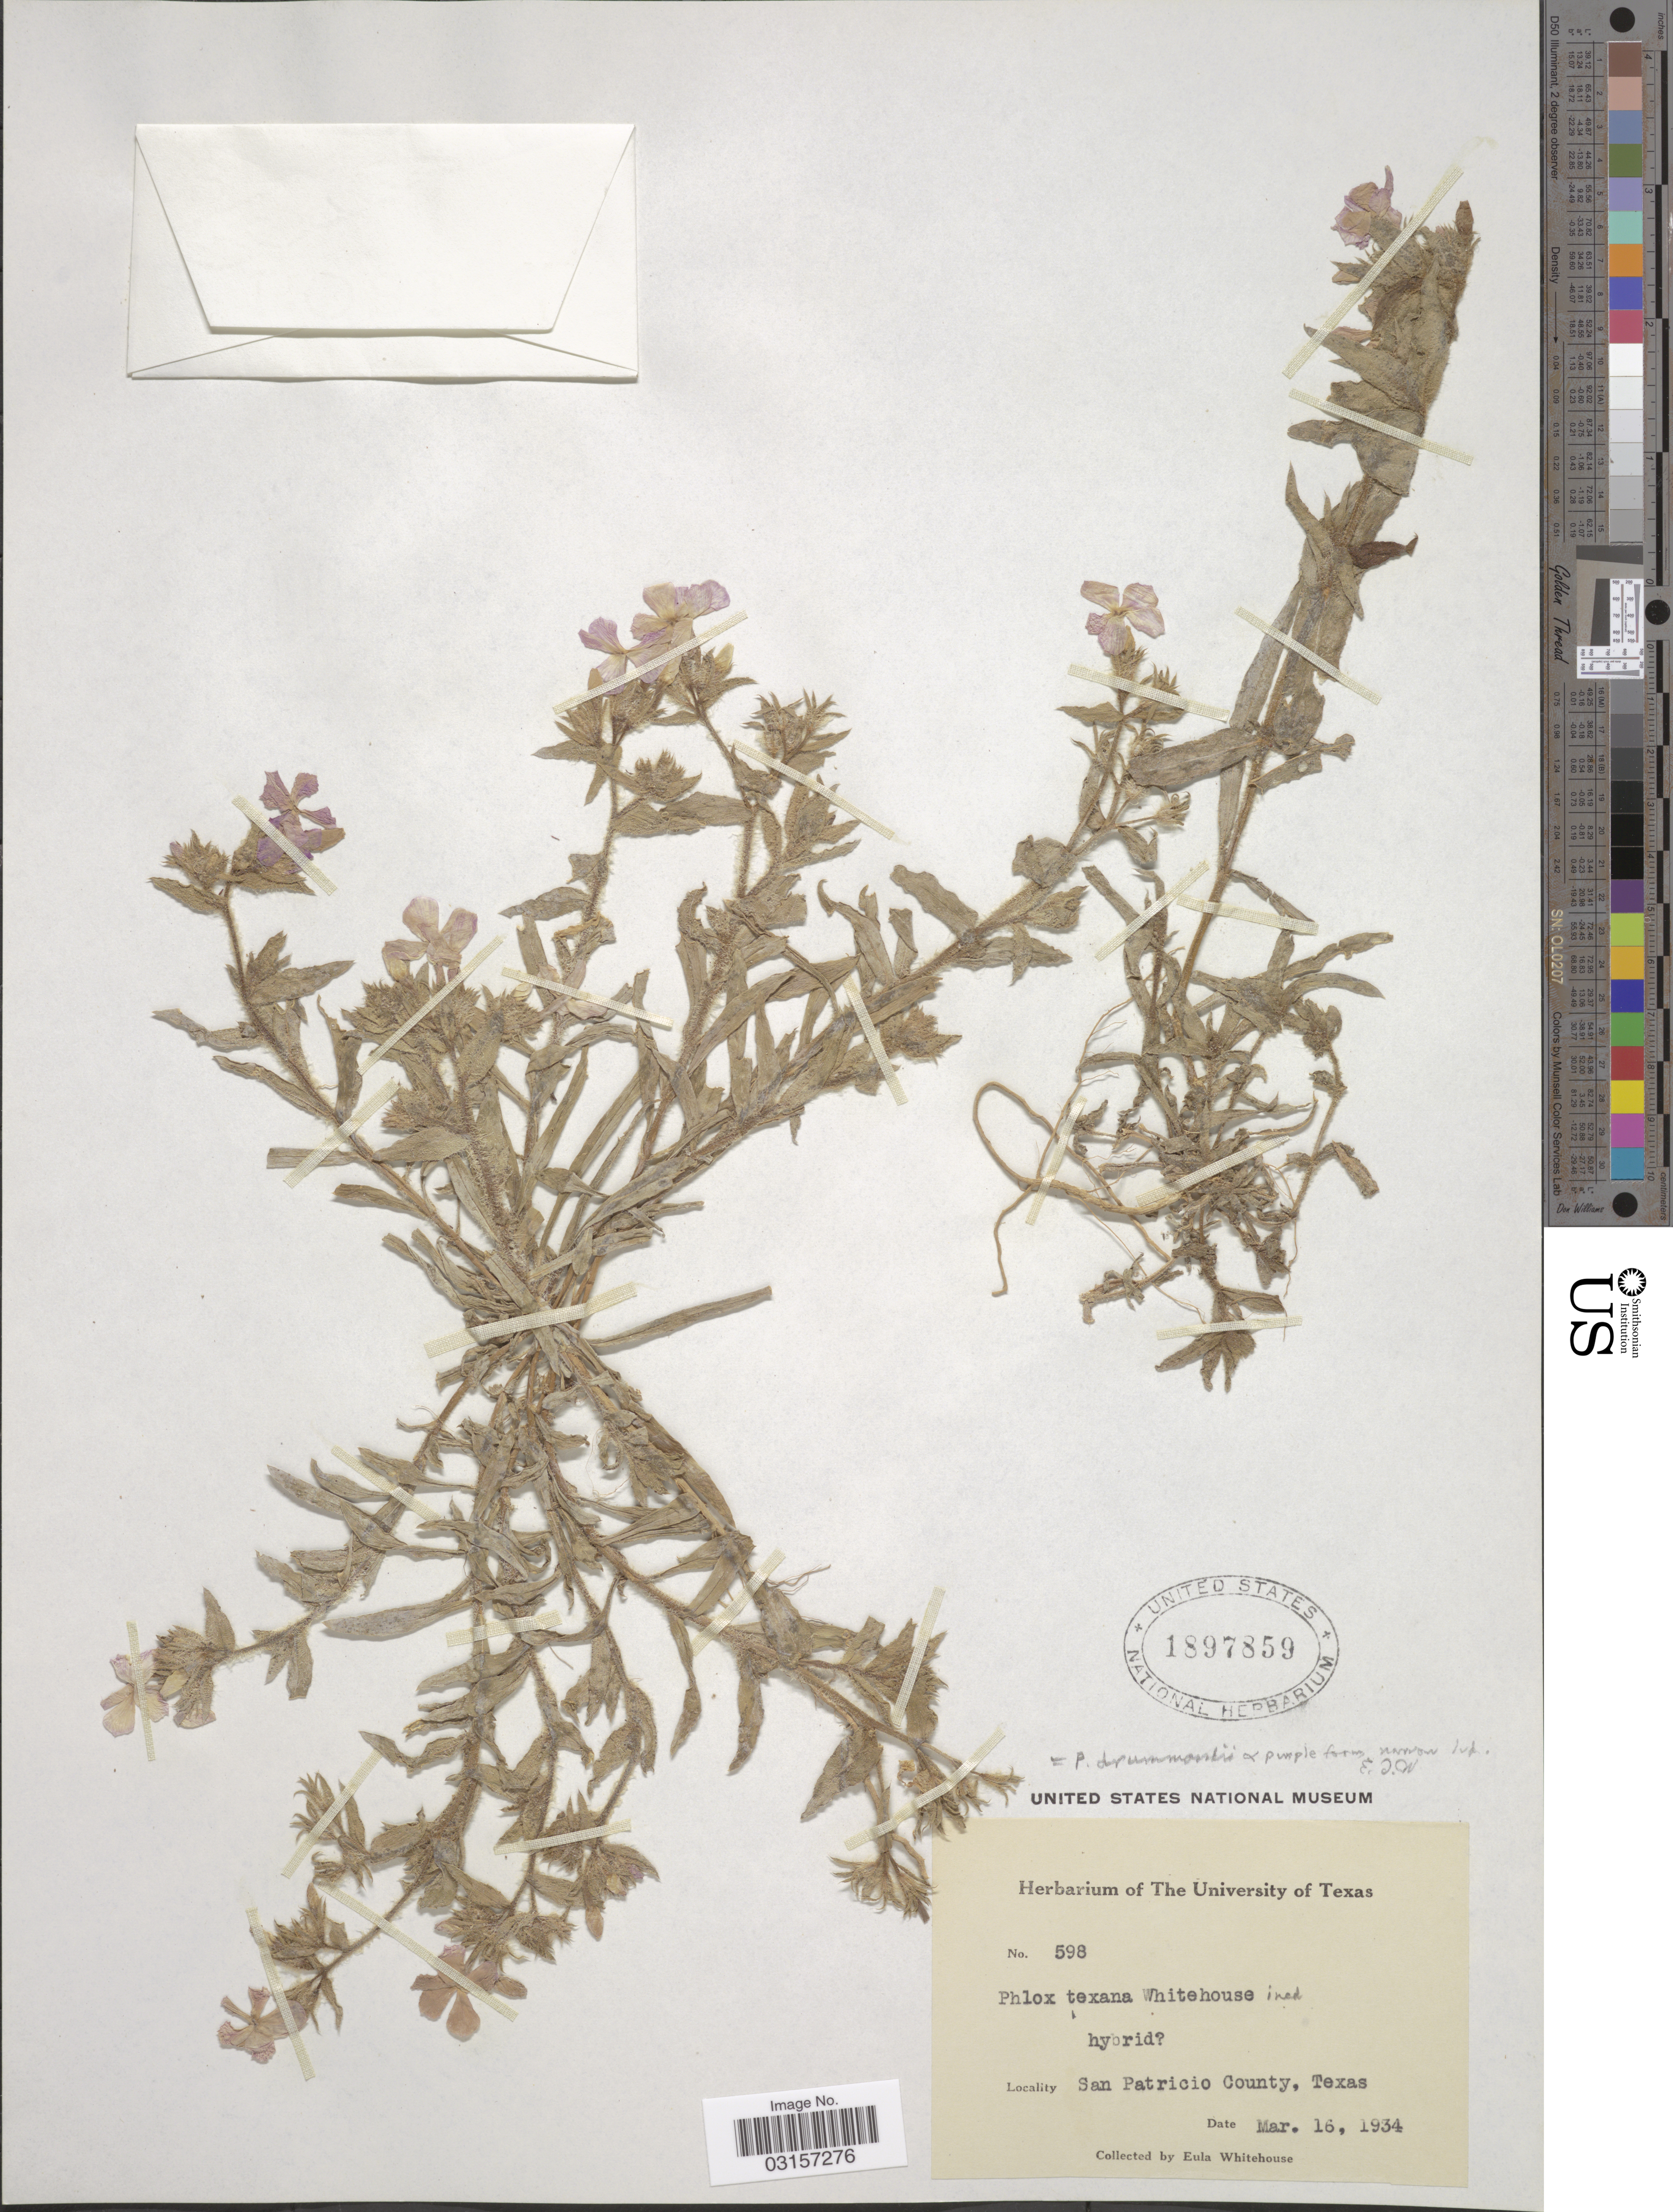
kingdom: Plantae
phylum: Tracheophyta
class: Magnoliopsida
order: Ericales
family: Polemoniaceae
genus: Phlox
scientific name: Phlox drummondii subsp. drummondii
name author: Hook.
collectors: E. Whitehouse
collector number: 598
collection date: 1934-03-16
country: United States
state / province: Texas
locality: San Patricio County.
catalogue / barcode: US 1897859